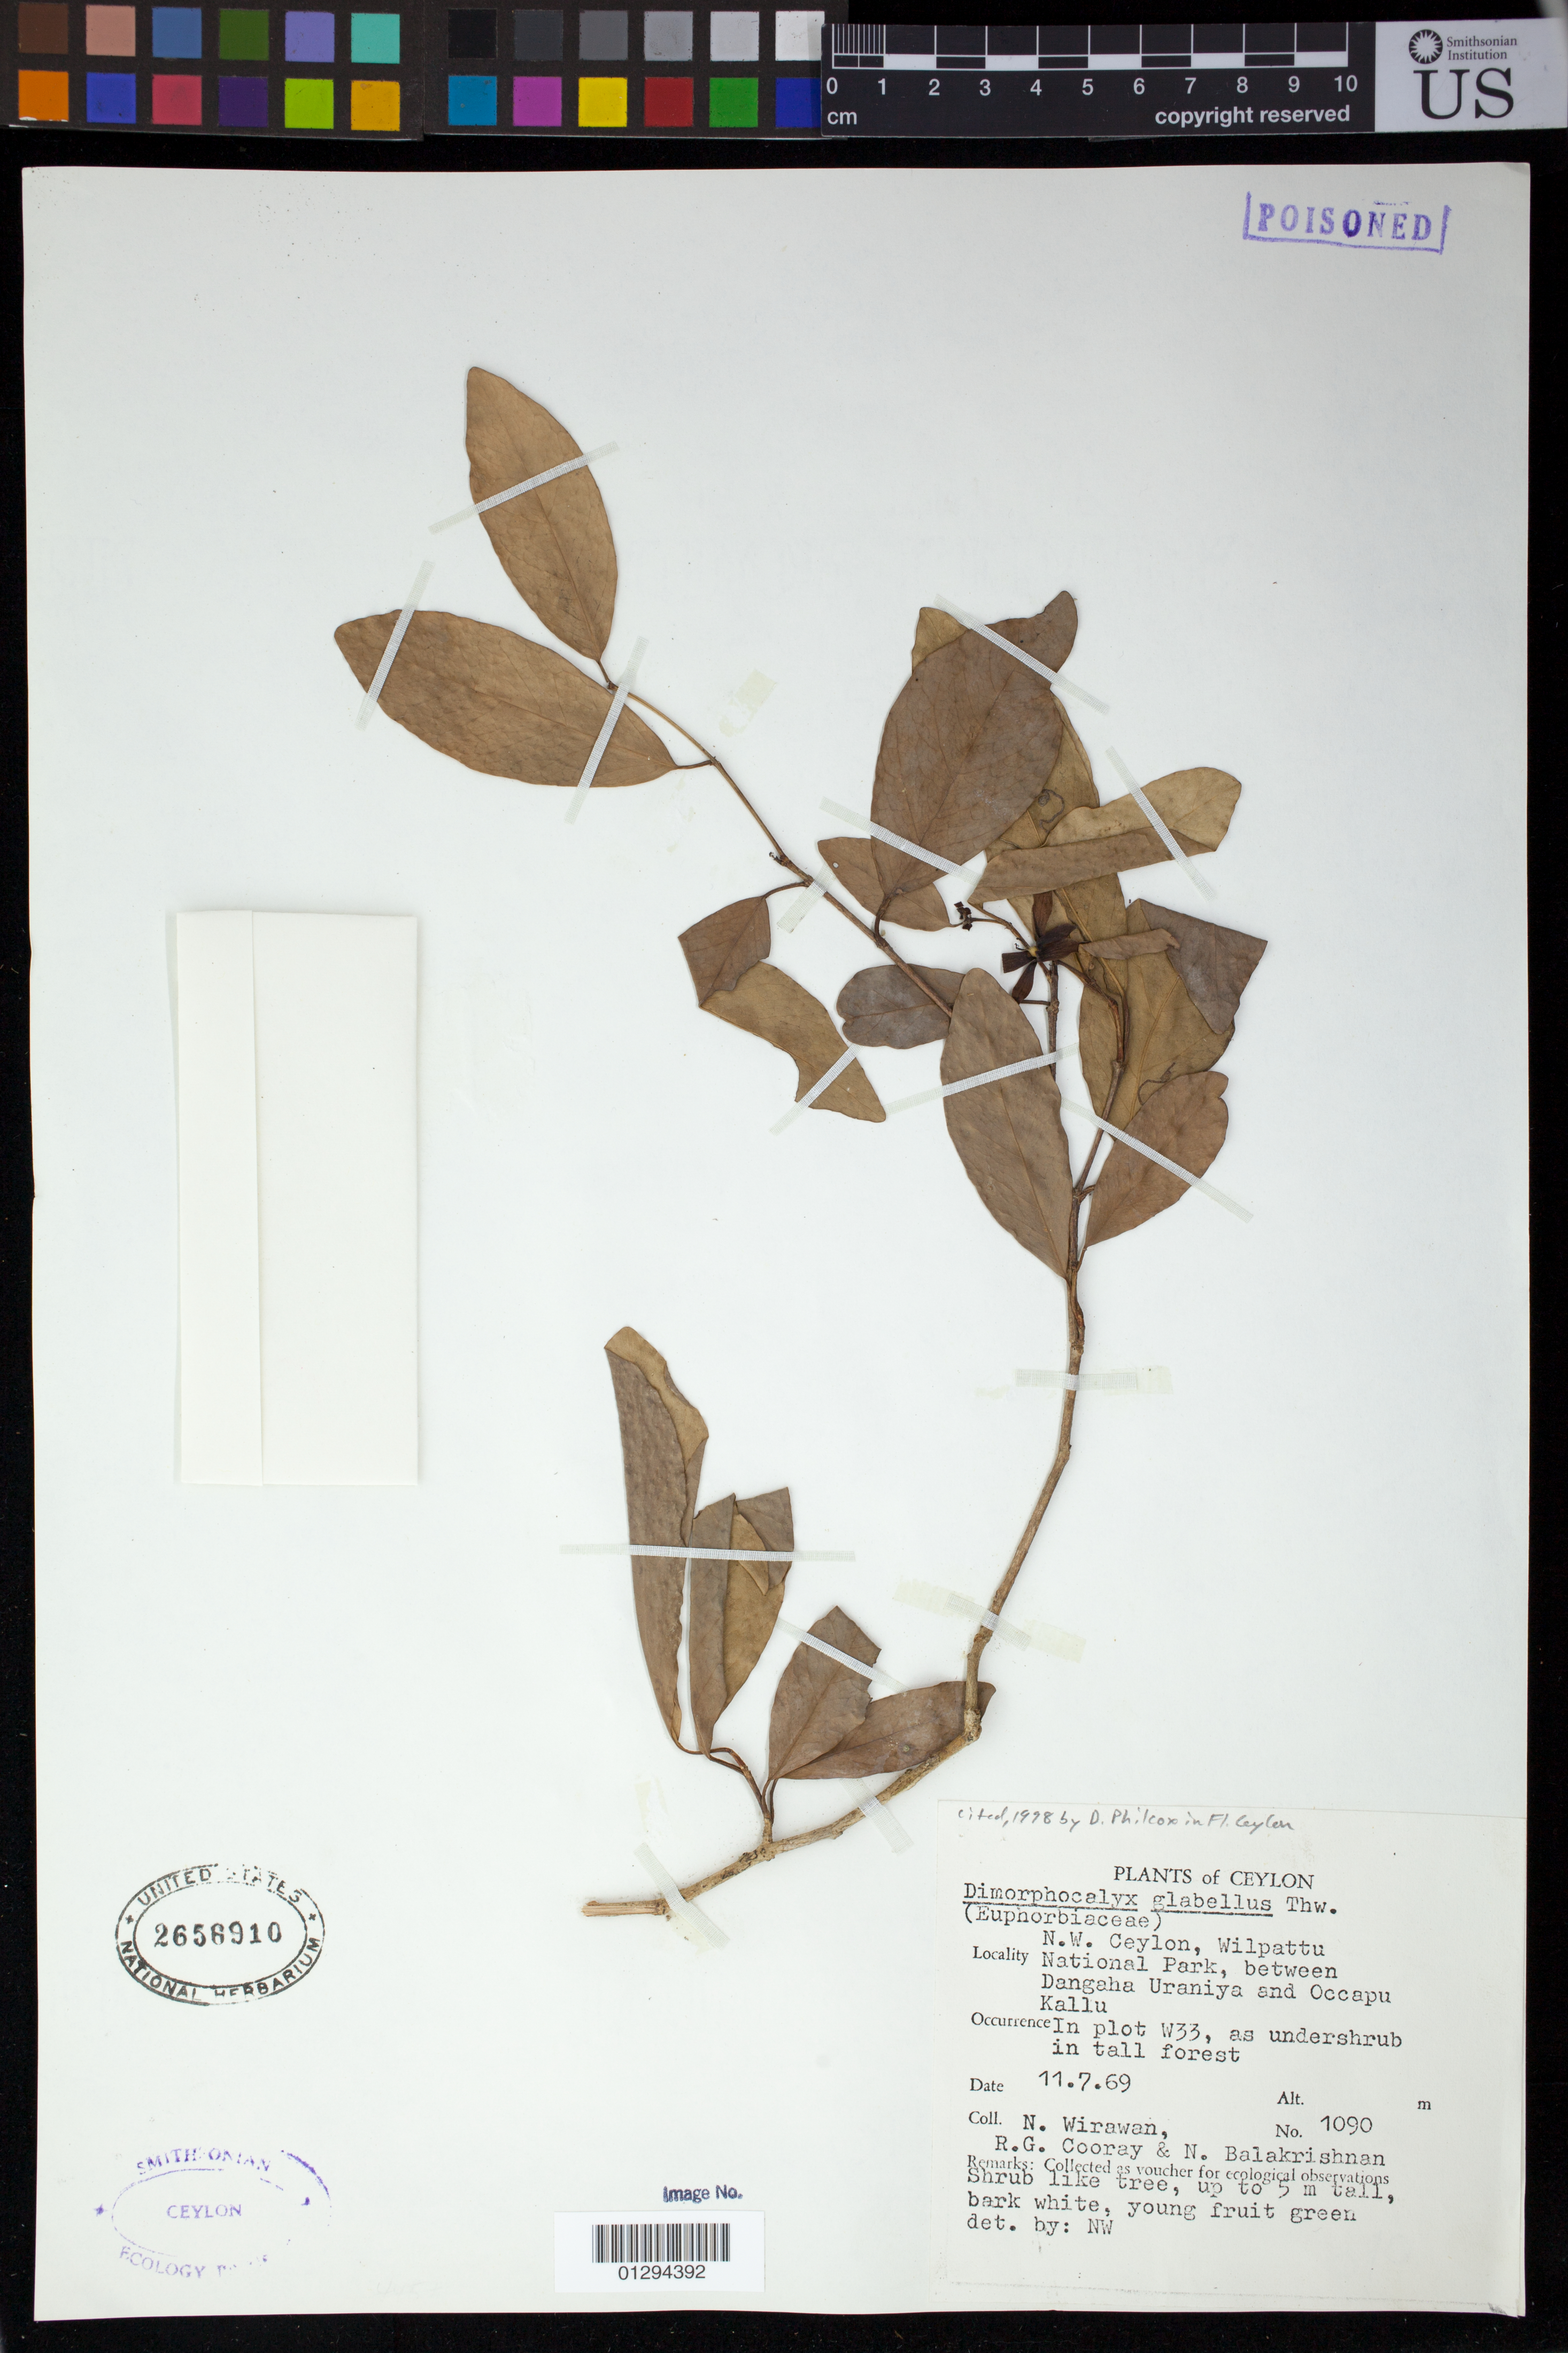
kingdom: Plantae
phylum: Tracheophyta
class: Magnoliopsida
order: Malpighiales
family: Euphorbiaceae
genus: Dimorphocalyx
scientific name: Dimorphocalyx glabellus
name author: Thwaites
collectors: N. Wirawan, R. Cooray & N. Balakrishnan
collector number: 1090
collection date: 1969-07-11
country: Sri Lanka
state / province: North Western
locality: Wilpattu National Park, between Dangaha Uraniya and Occapu [Occaypu] Kallu. In plot W33.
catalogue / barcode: US 2656910